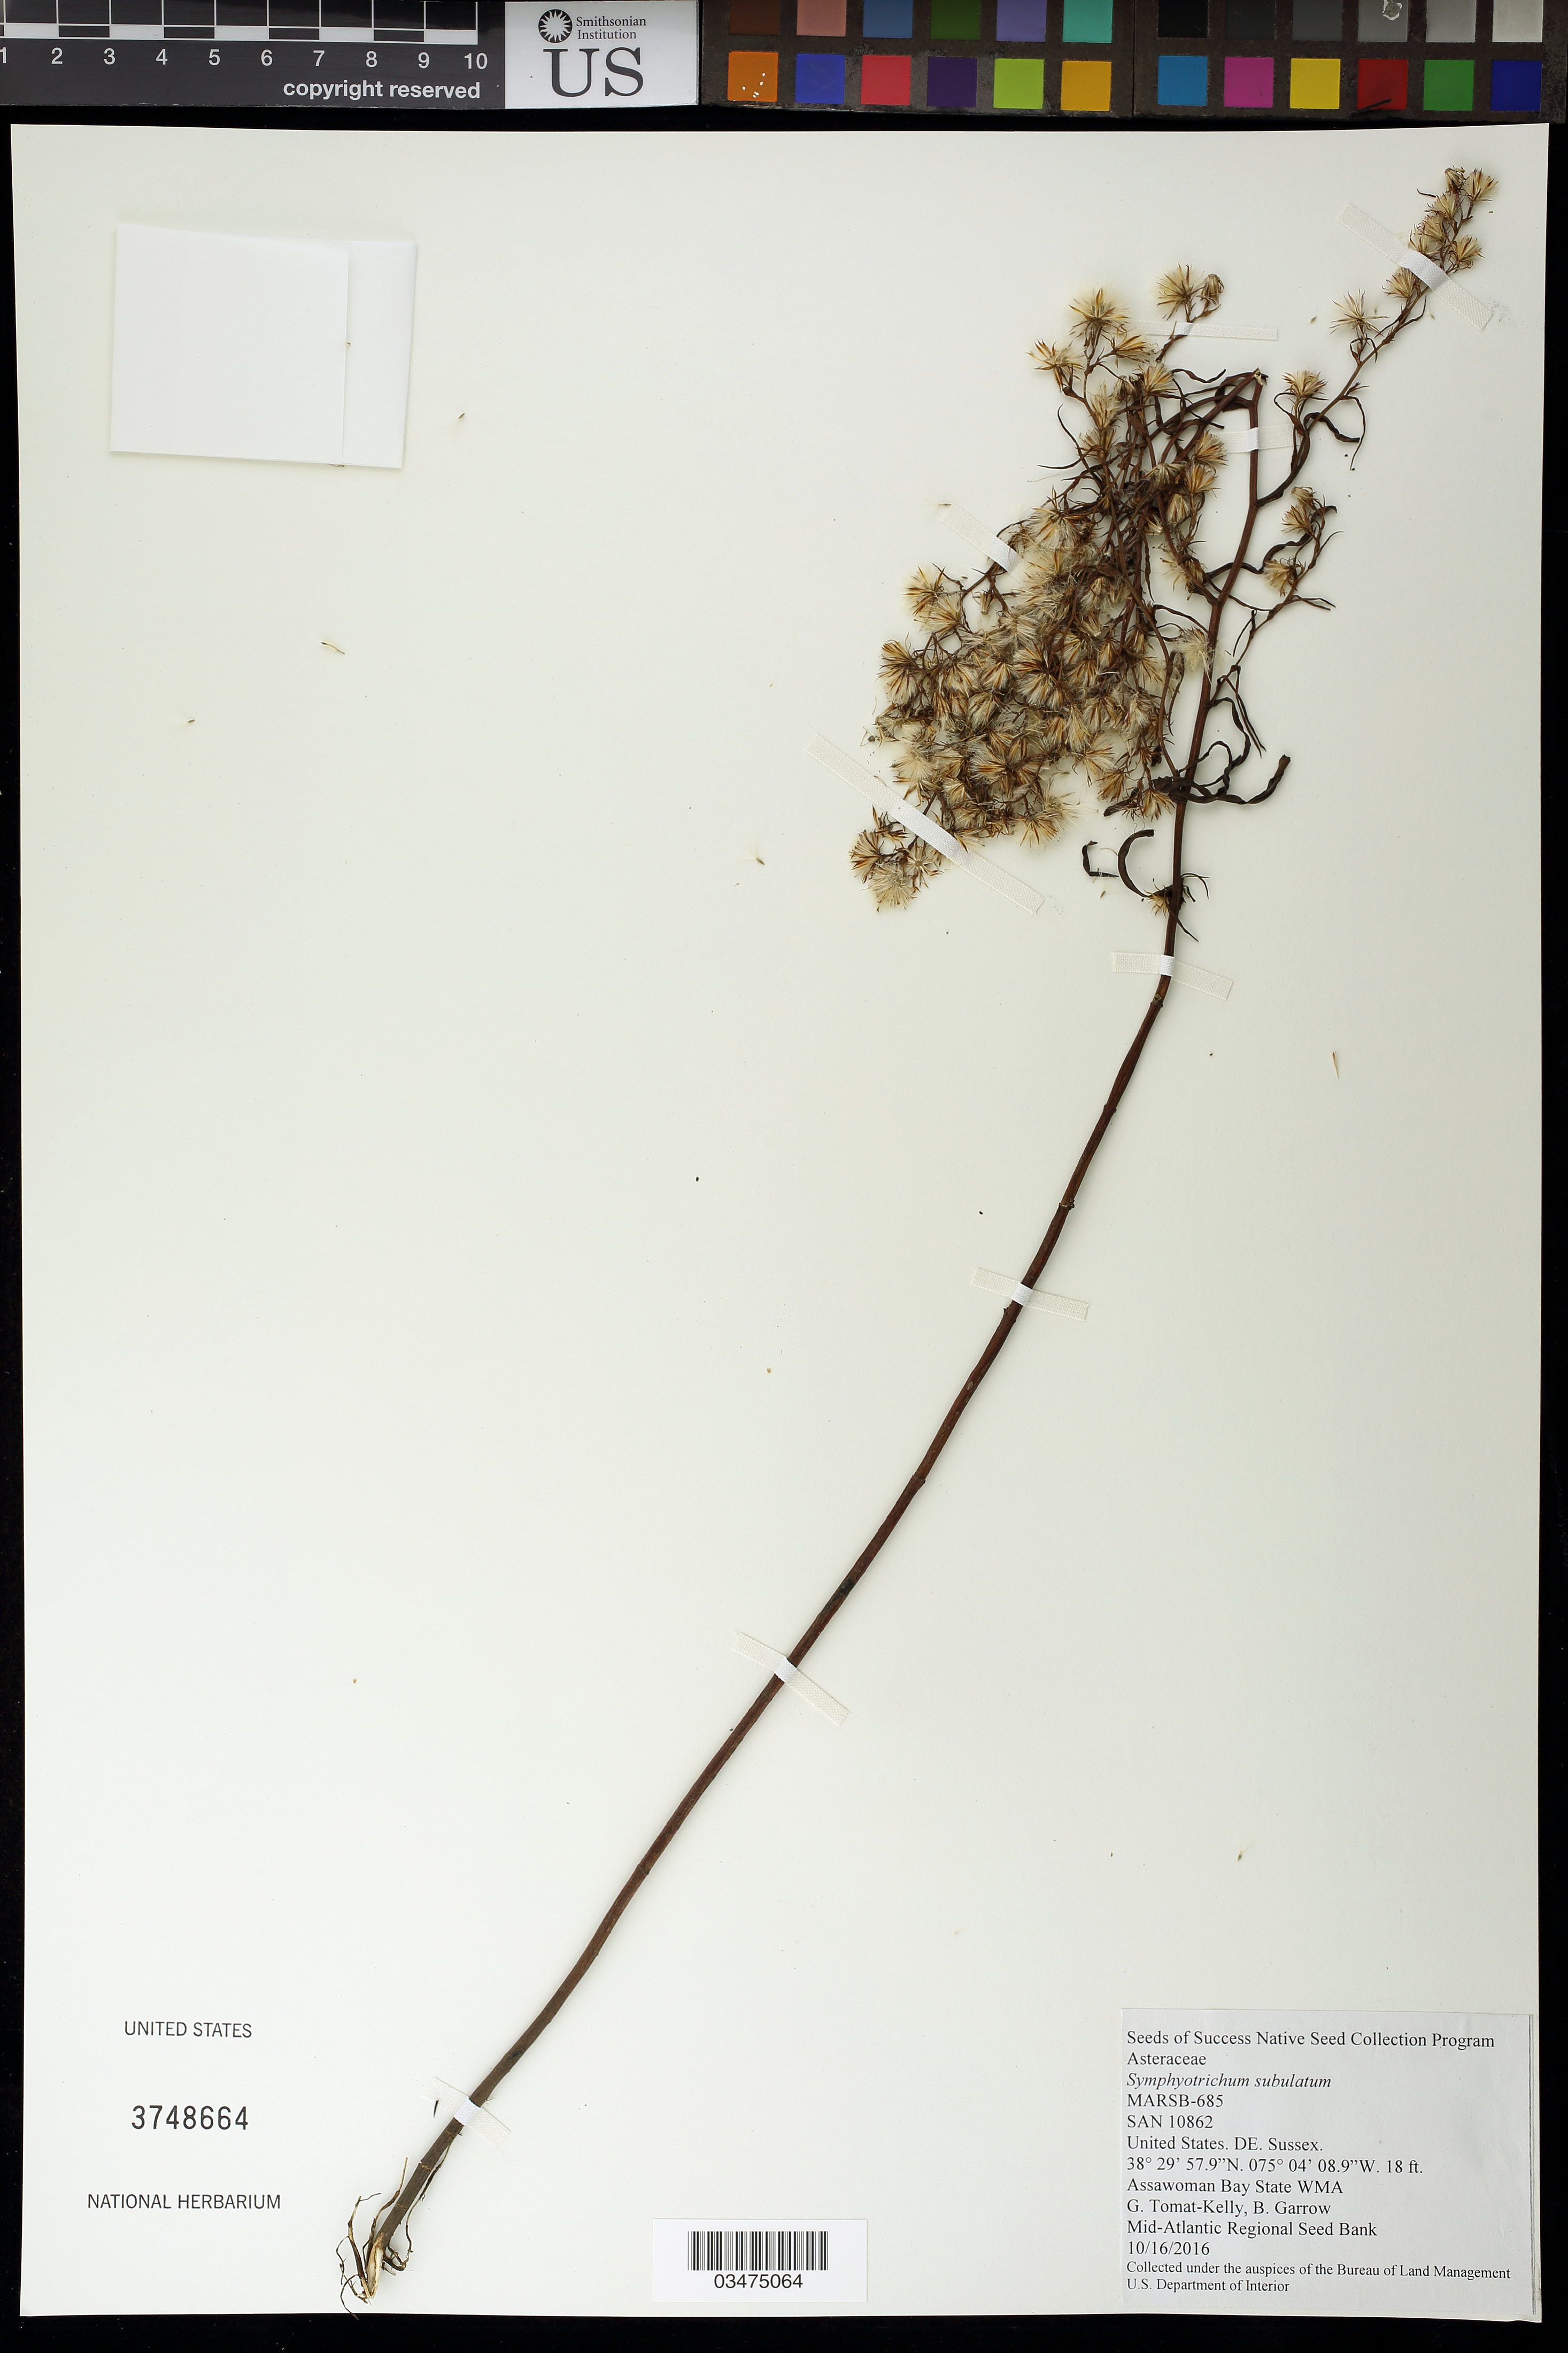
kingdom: Plantae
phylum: Tracheophyta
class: Magnoliopsida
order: Asterales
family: Asteraceae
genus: Symphyotrichum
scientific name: Symphyotrichum subulatum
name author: (Michx.) G.L. Nesom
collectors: G. Tomat-Kelly & B. Garrow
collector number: MARSB-685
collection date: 2016-10-16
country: United States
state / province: Delaware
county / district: Sussex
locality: Assawoman Bay State WMA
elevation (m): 5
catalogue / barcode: US 3748664